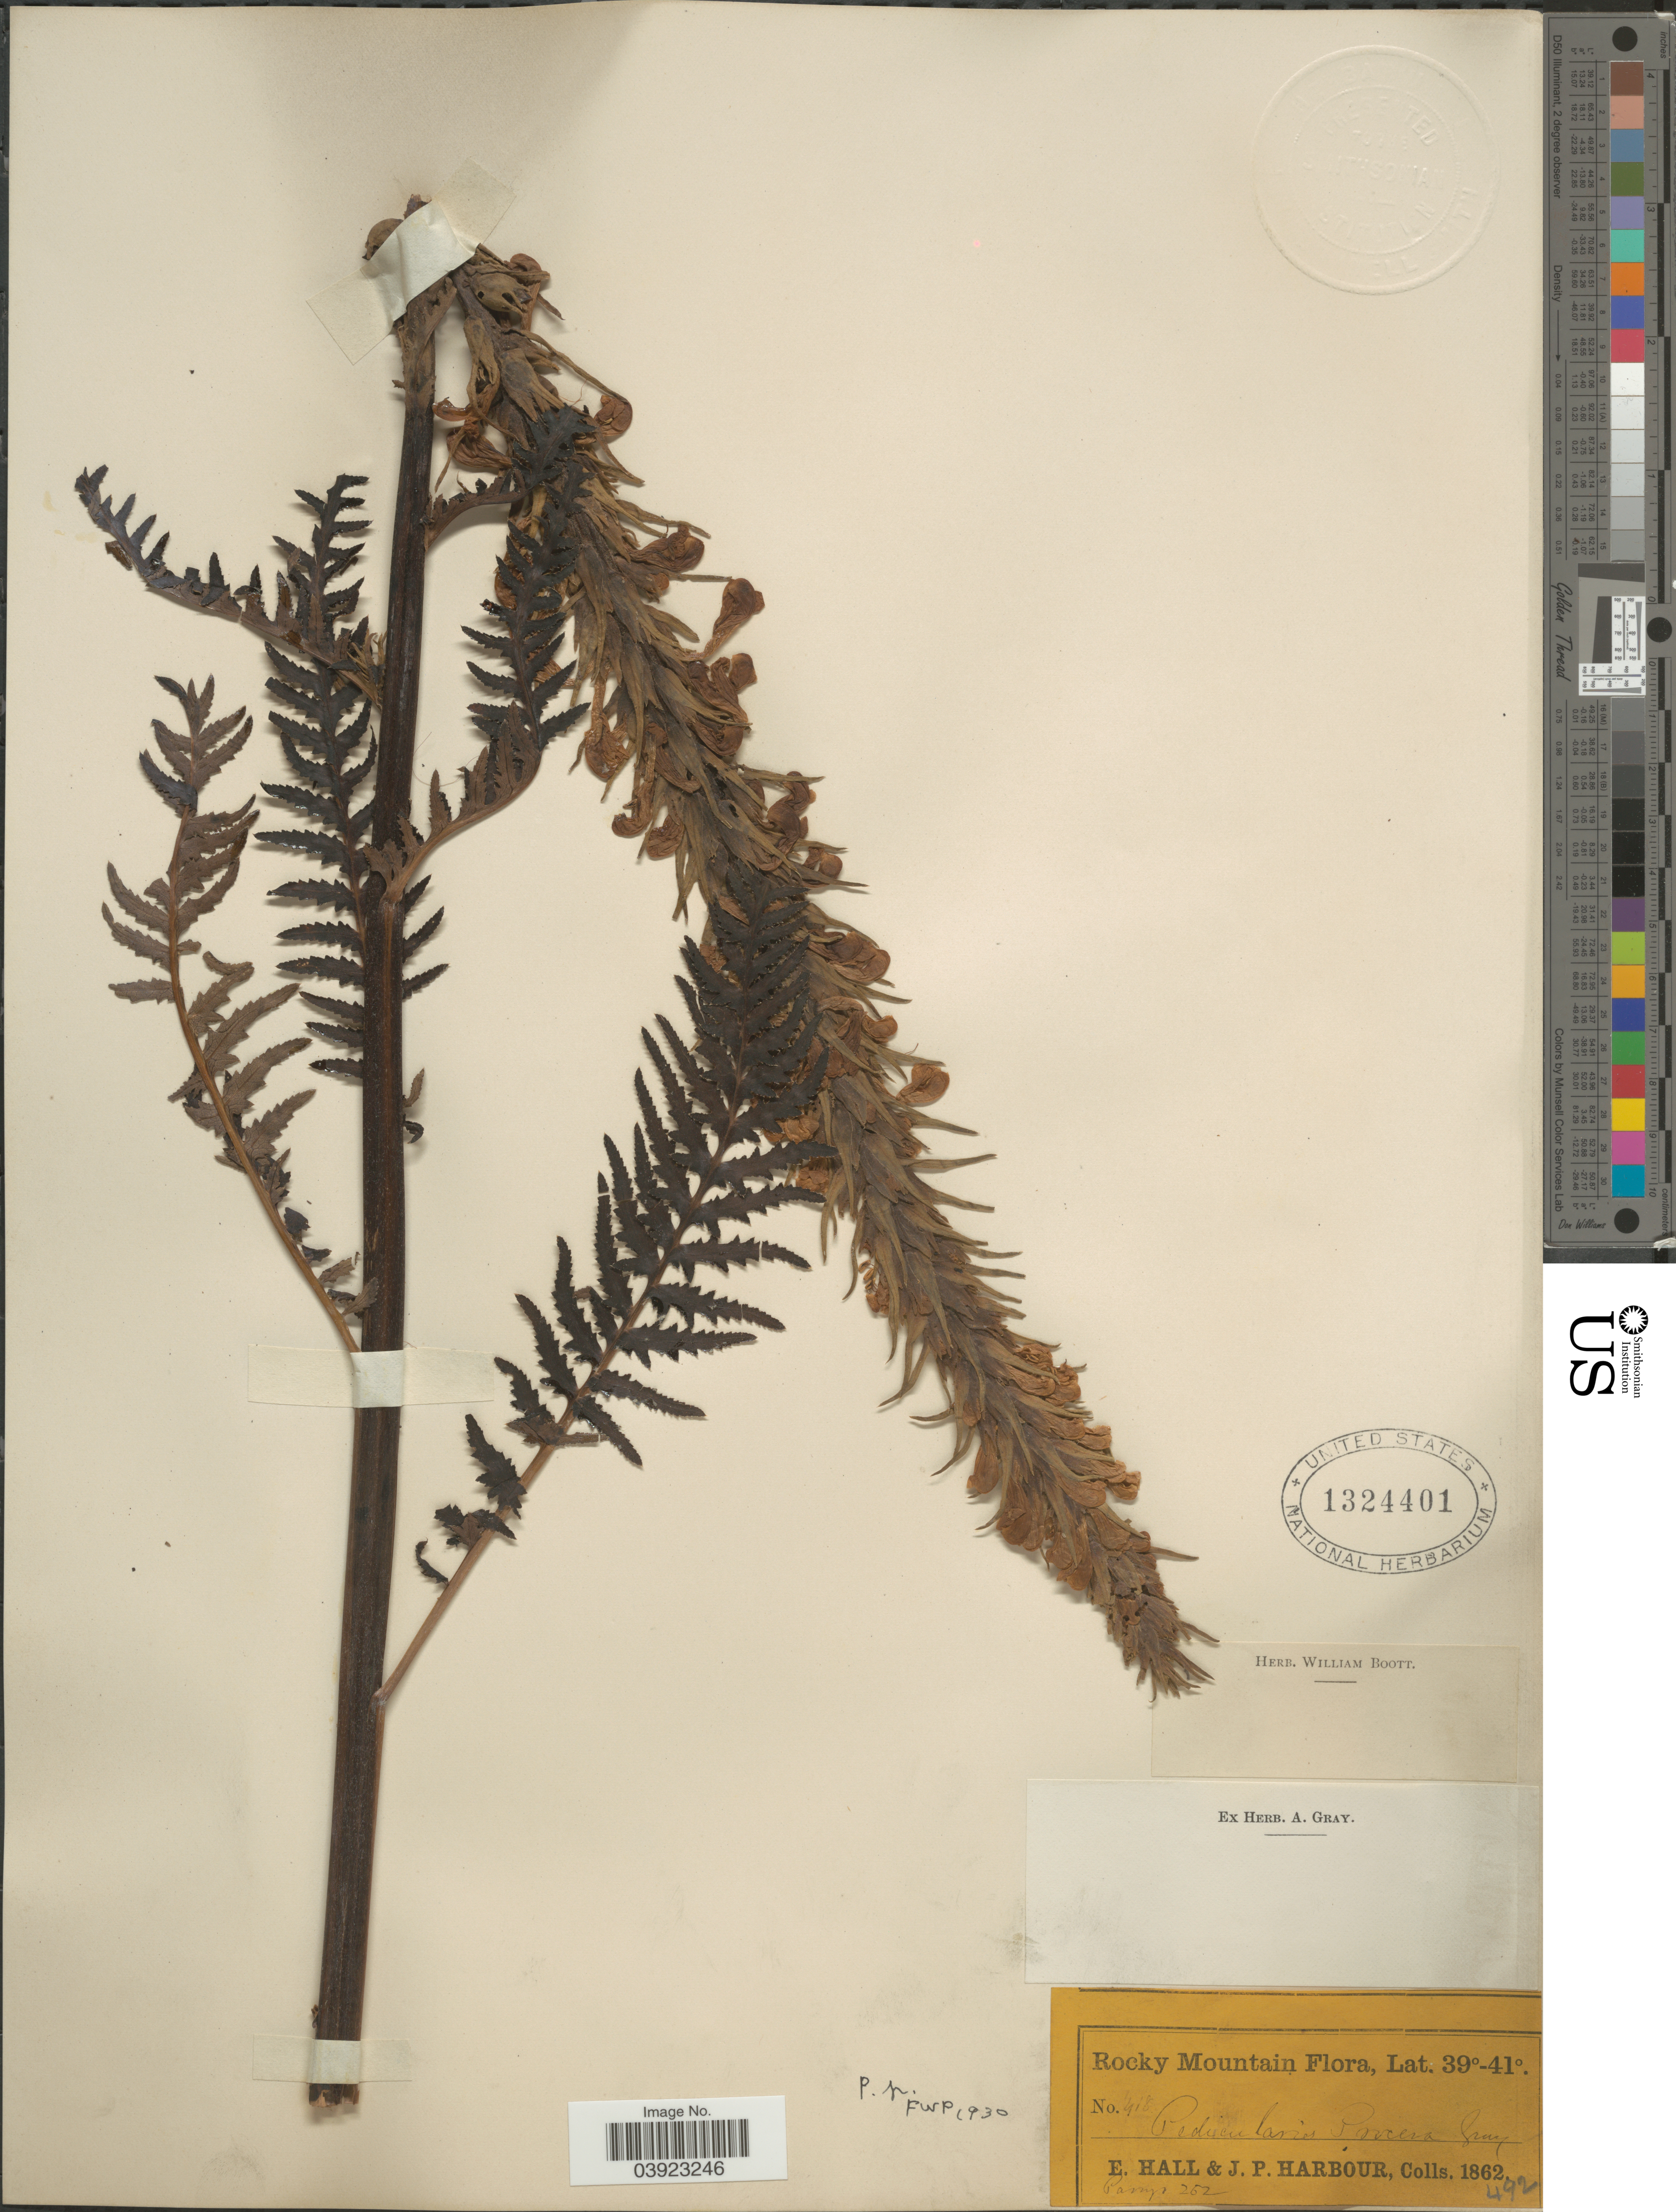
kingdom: Plantae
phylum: Tracheophyta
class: Magnoliopsida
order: Lamiales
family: Orobanchaceae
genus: Pedicularis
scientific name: Pedicularis procera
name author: A. Gray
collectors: E. Hall, J. Harbour & Parry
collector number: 418/252 ?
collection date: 1862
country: United States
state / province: Colorado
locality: Rocky Mountain.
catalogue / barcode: US 1324401